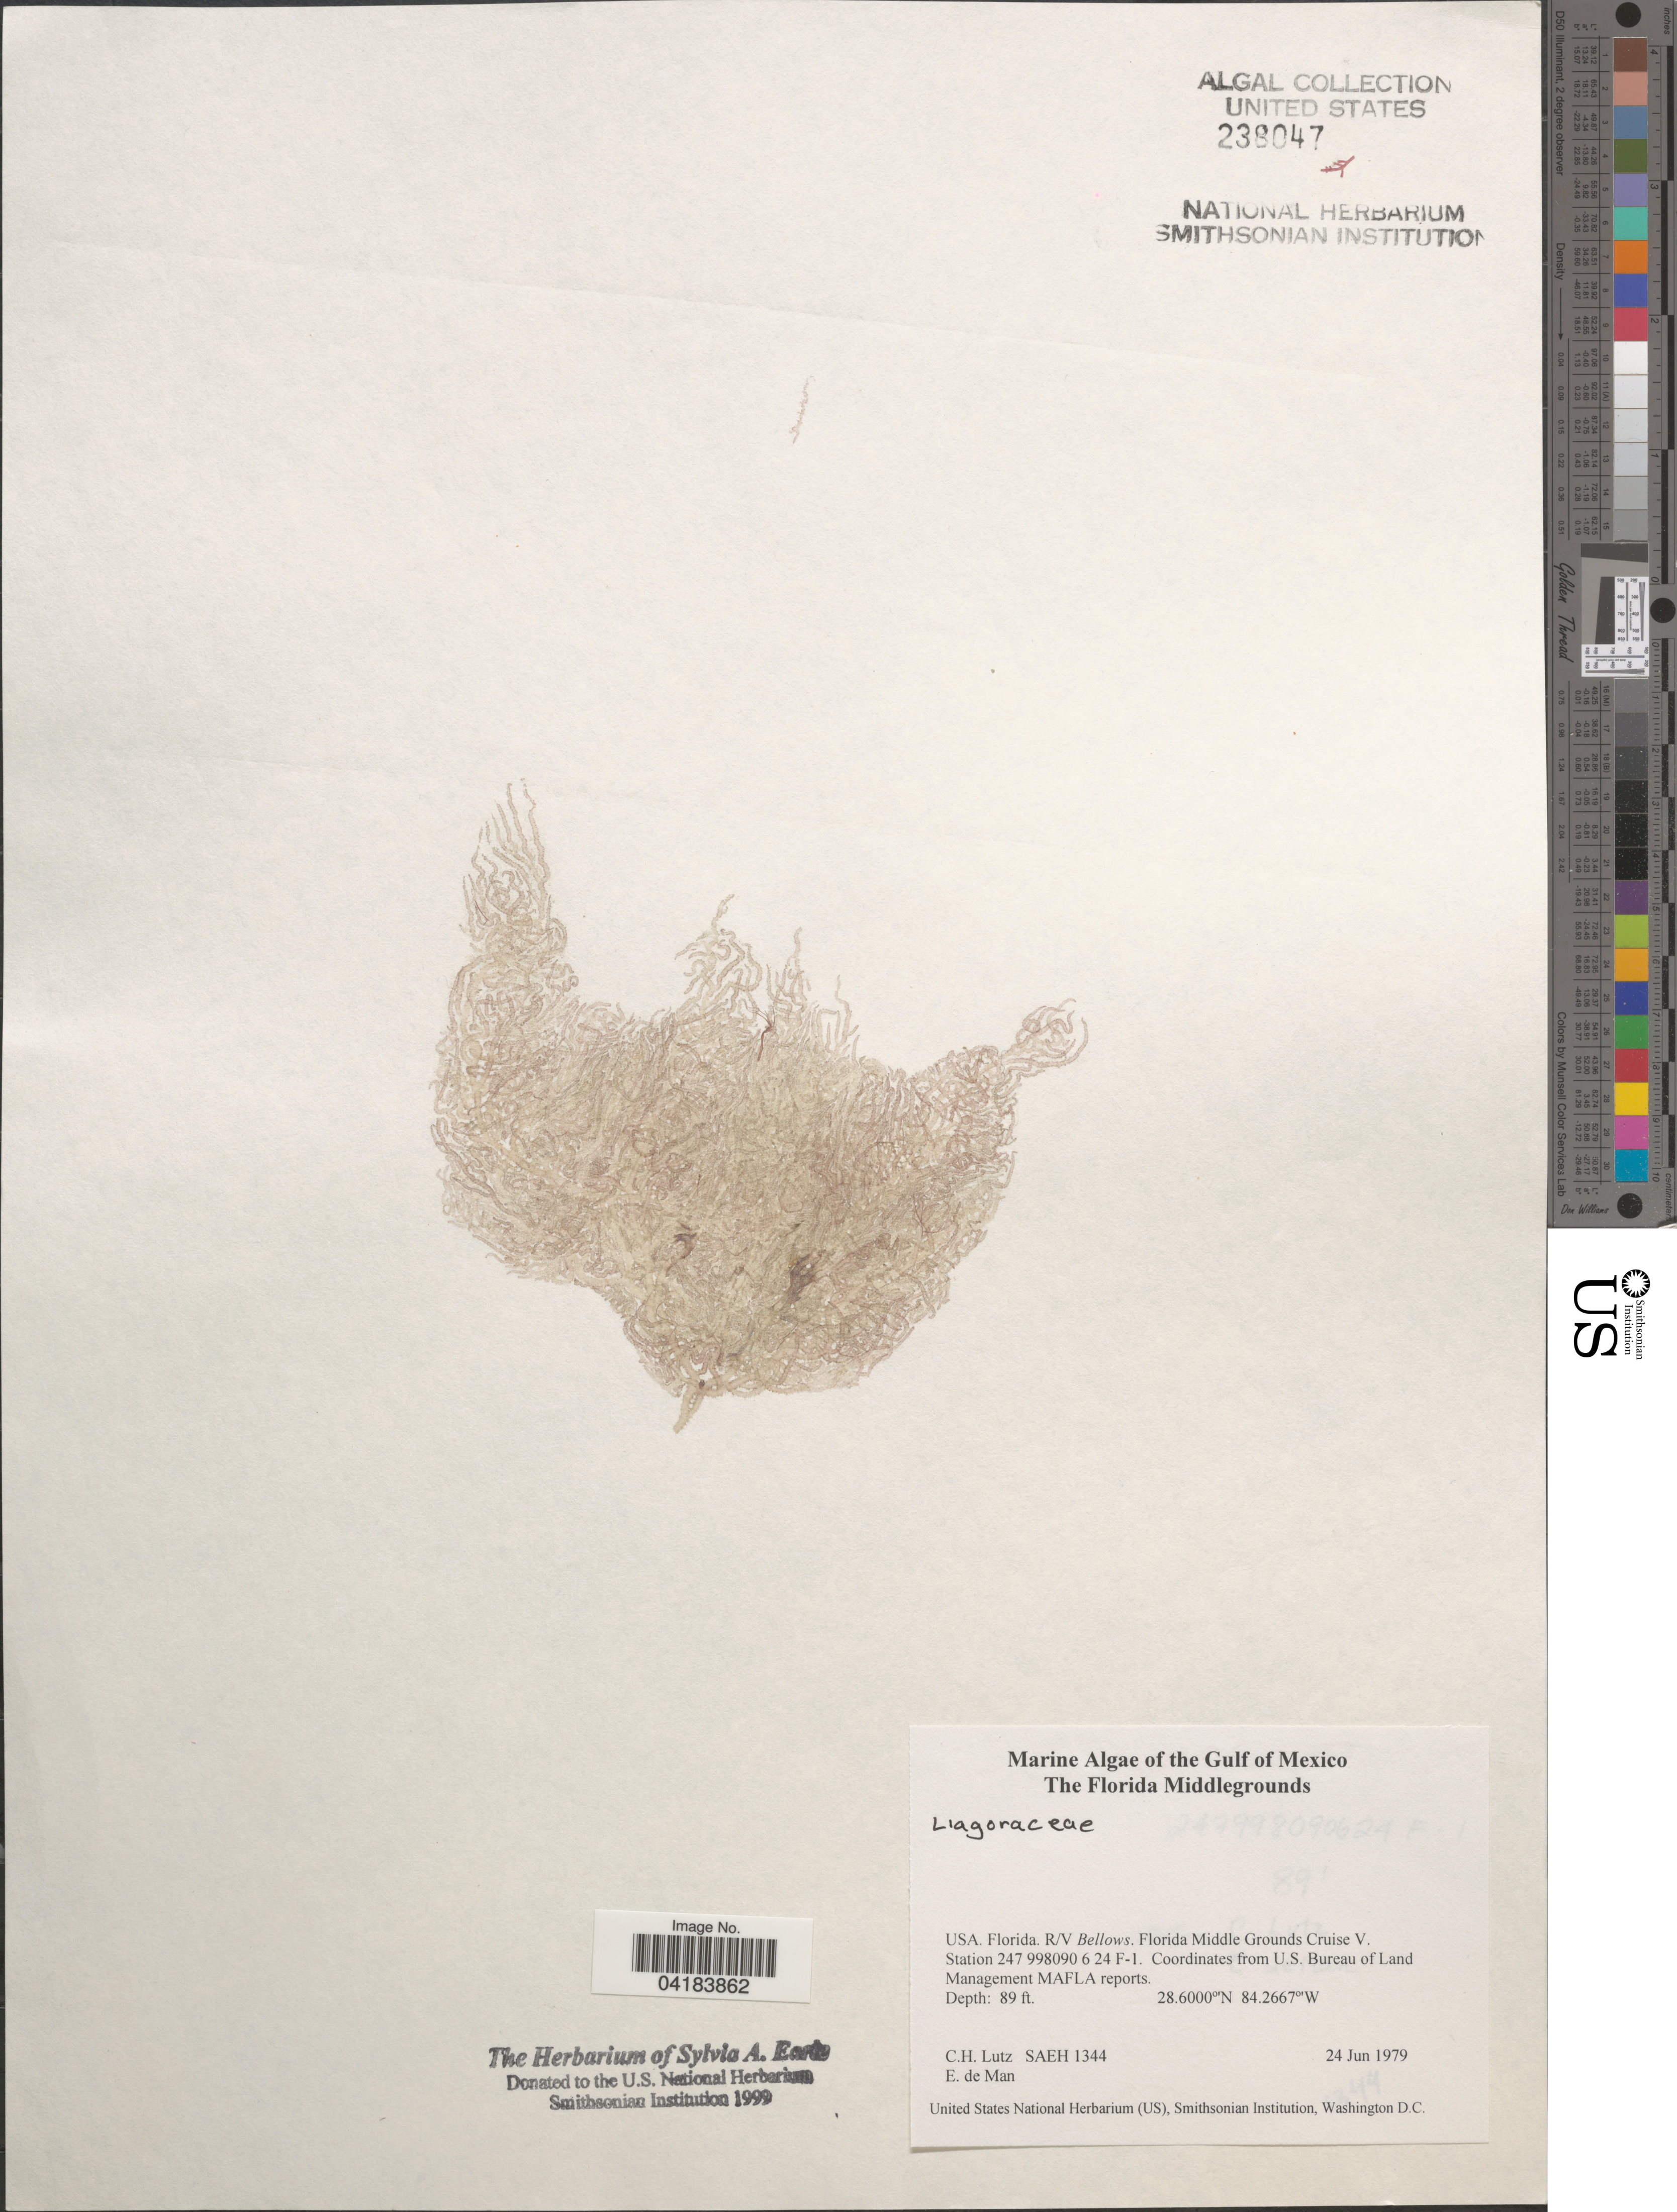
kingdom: Plantae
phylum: Rhodophyta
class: Florideophyceae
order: Nemaliales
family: Liagoraceae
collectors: C. Lutz & E. de Man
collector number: SAEH1344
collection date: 1979-06-24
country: United States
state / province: Florida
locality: Gulf of Mexico. R/V Bellows. Florida Middle Grounds Cruise V. Station 247 998090 6 24 F-1.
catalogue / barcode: US 238047